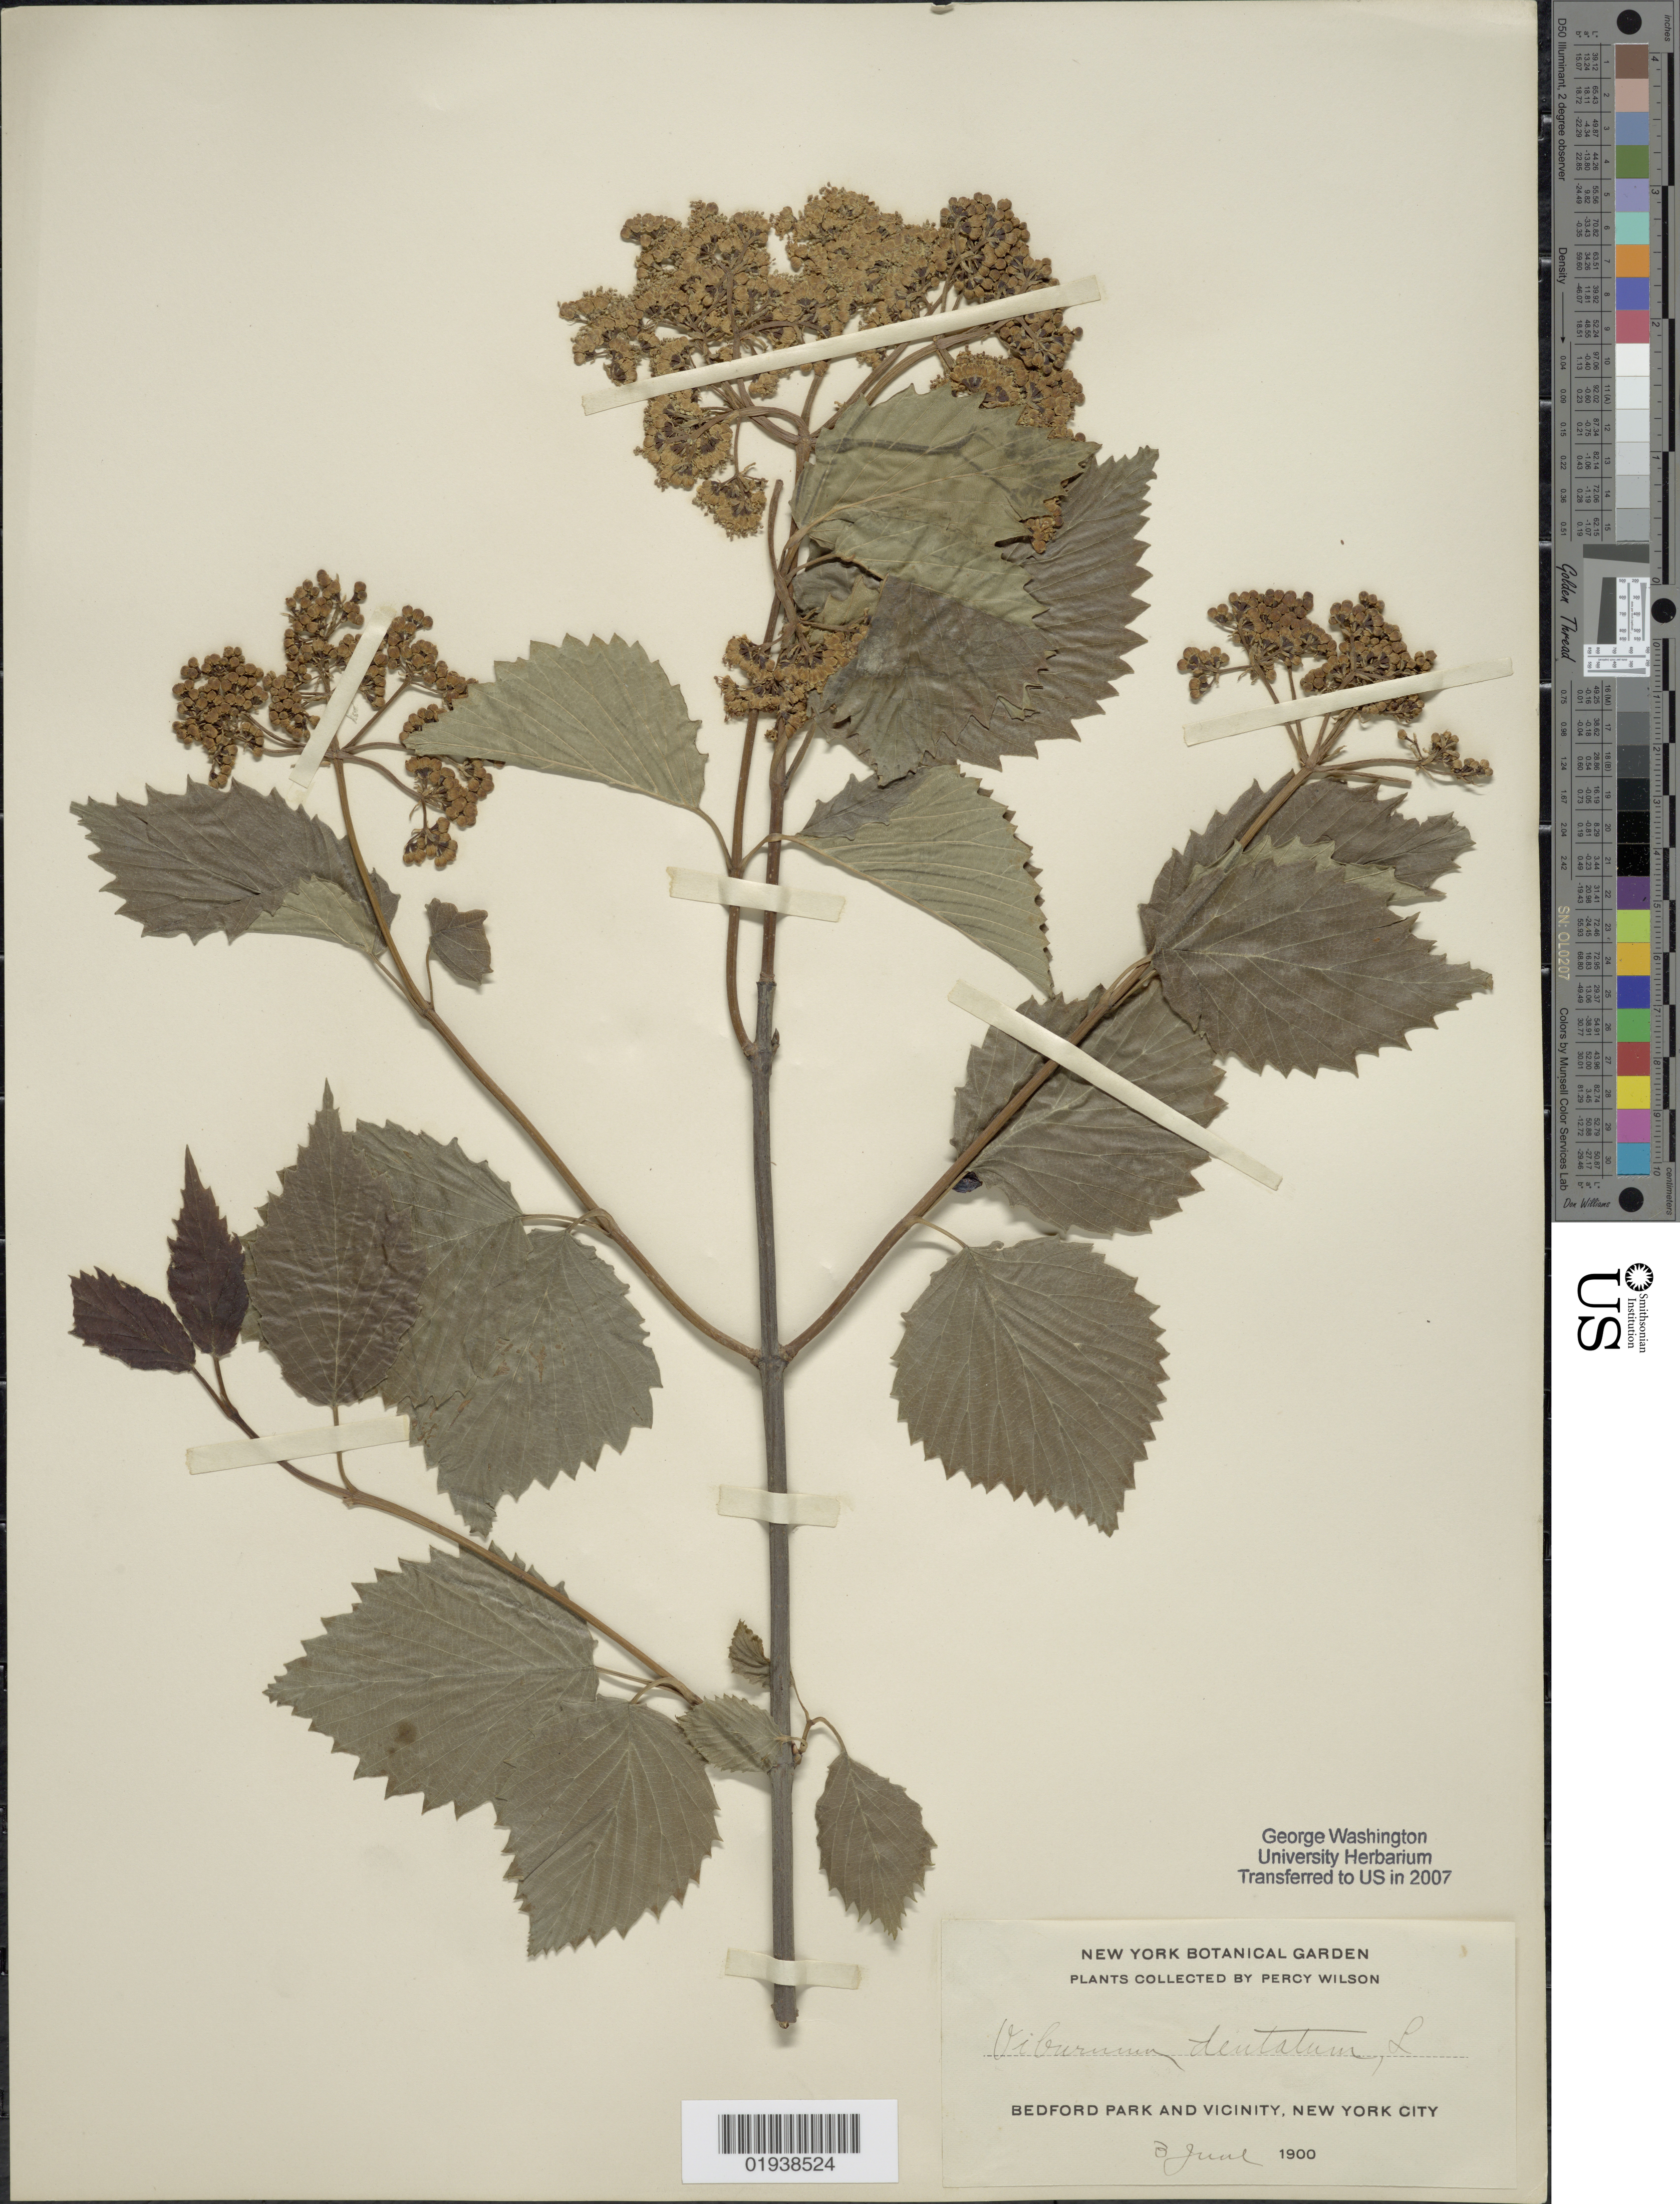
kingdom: Plantae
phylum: Tracheophyta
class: Magnoliopsida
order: Dipsacales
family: Viburnaceae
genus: Viburnum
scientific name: Viburnum dentatum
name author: L.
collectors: P. Wilson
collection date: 1900-06-03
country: United States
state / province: New York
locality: Bedford Park and Vicinity, New York City.